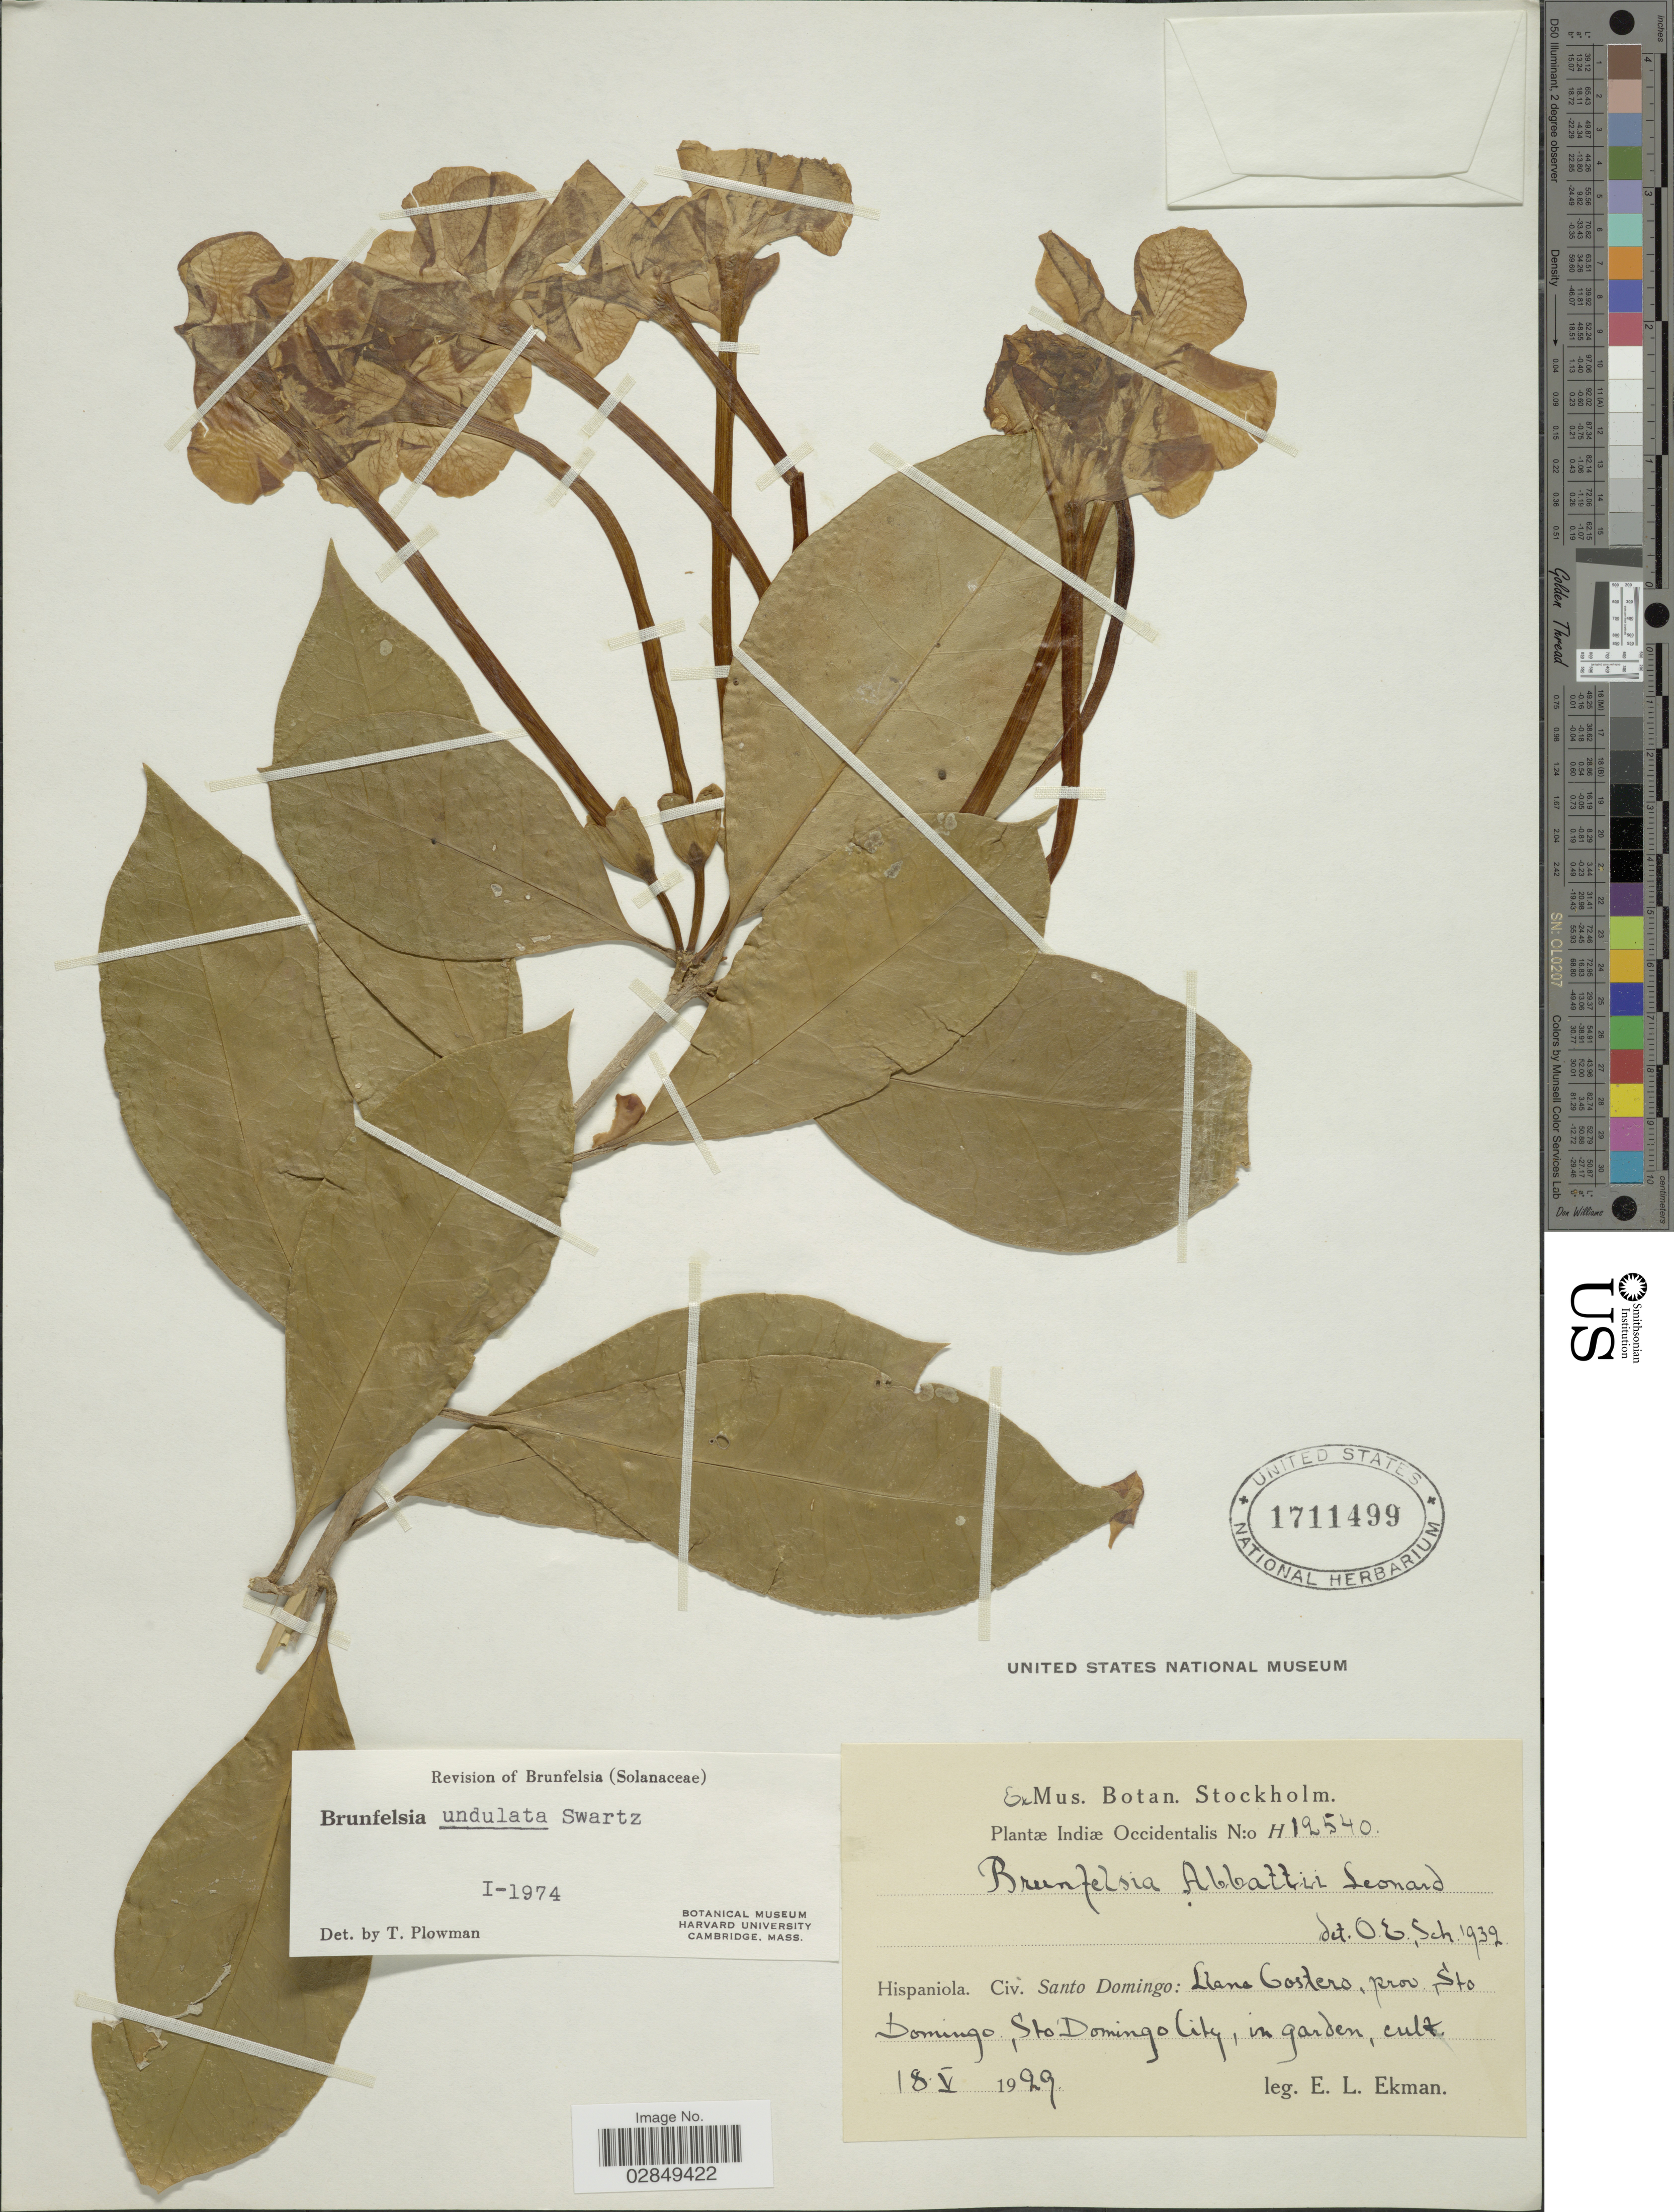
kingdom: Plantae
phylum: Tracheophyta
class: Magnoliopsida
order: Solanales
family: Solanaceae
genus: Brunfelsia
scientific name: Brunfelsia undulata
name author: Sw.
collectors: E. L. Ekman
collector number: H12540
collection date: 1929-05-18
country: Dominican Republic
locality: Hispaniola. Civ. Santo Domingo: Llano Gostero, prov. Sto Domingo, Sto Domingo City.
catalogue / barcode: US 1711499